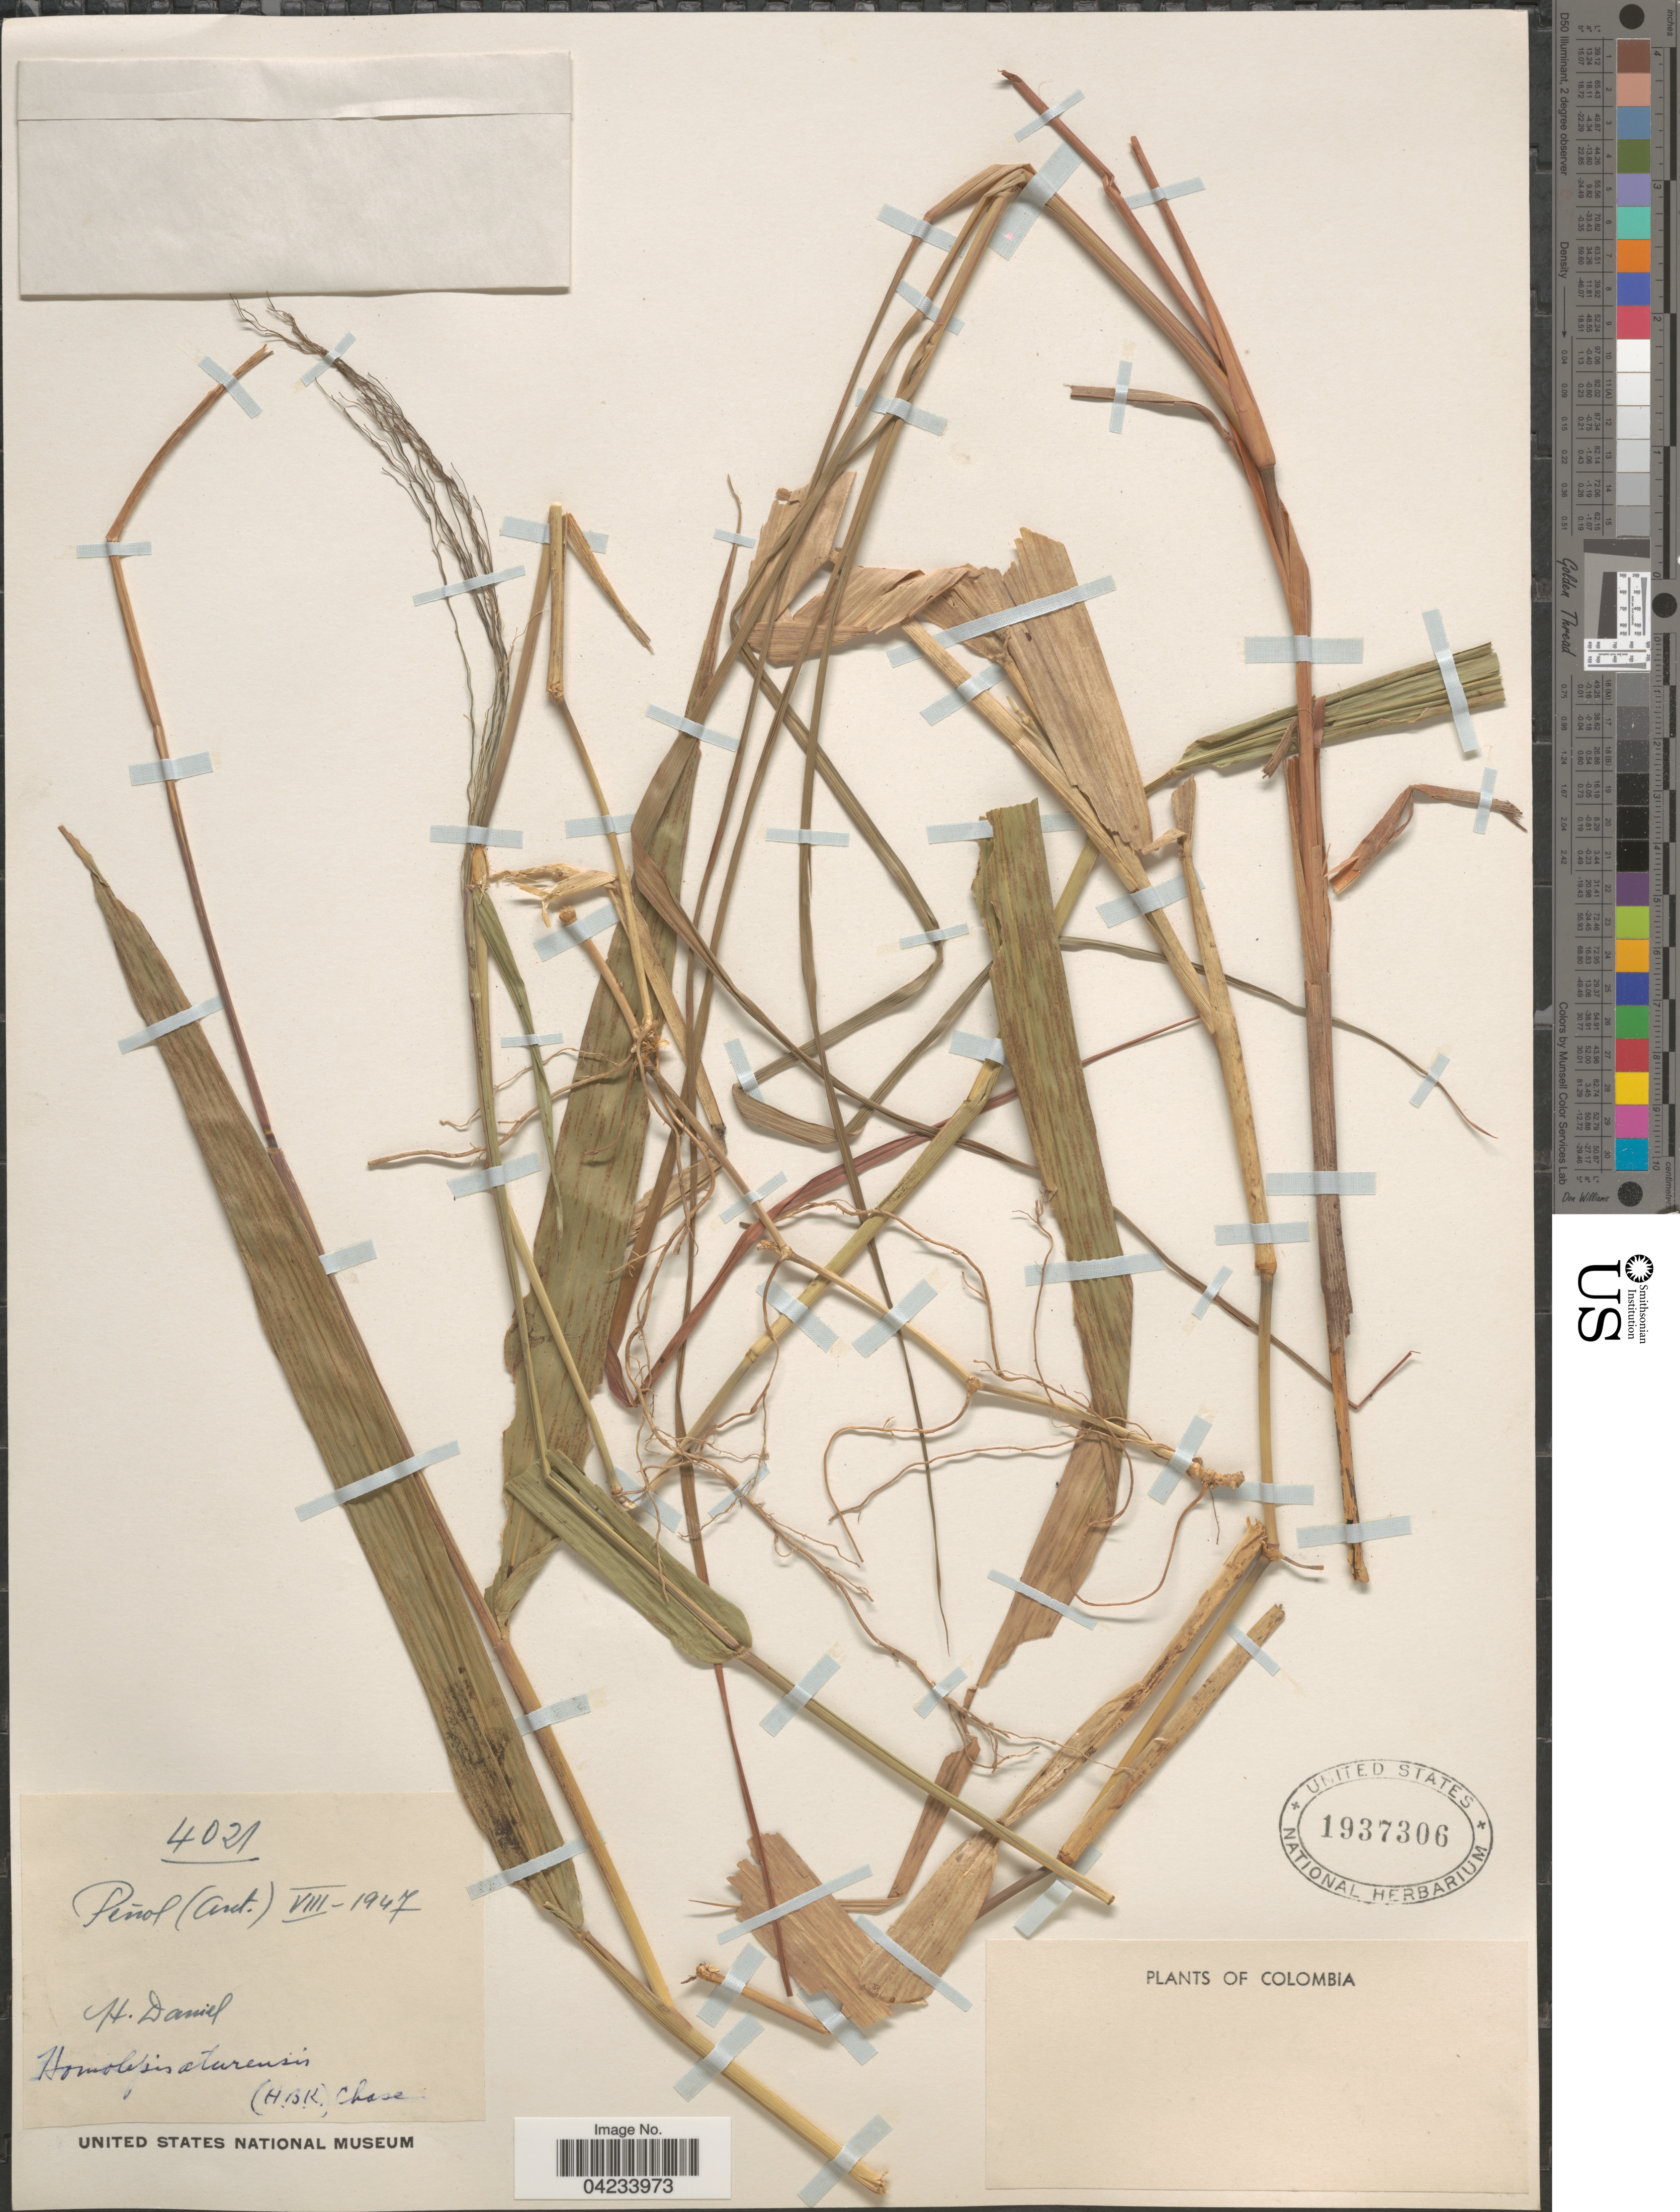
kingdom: Plantae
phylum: Tracheophyta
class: Liliopsida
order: Poales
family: Poaceae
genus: Homolepis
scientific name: Homolepis aturensis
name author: (Kunth) Chase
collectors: H. Daniel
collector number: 4021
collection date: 1947-08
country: Colombia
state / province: Antioquia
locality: Piñol.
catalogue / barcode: US 1937306